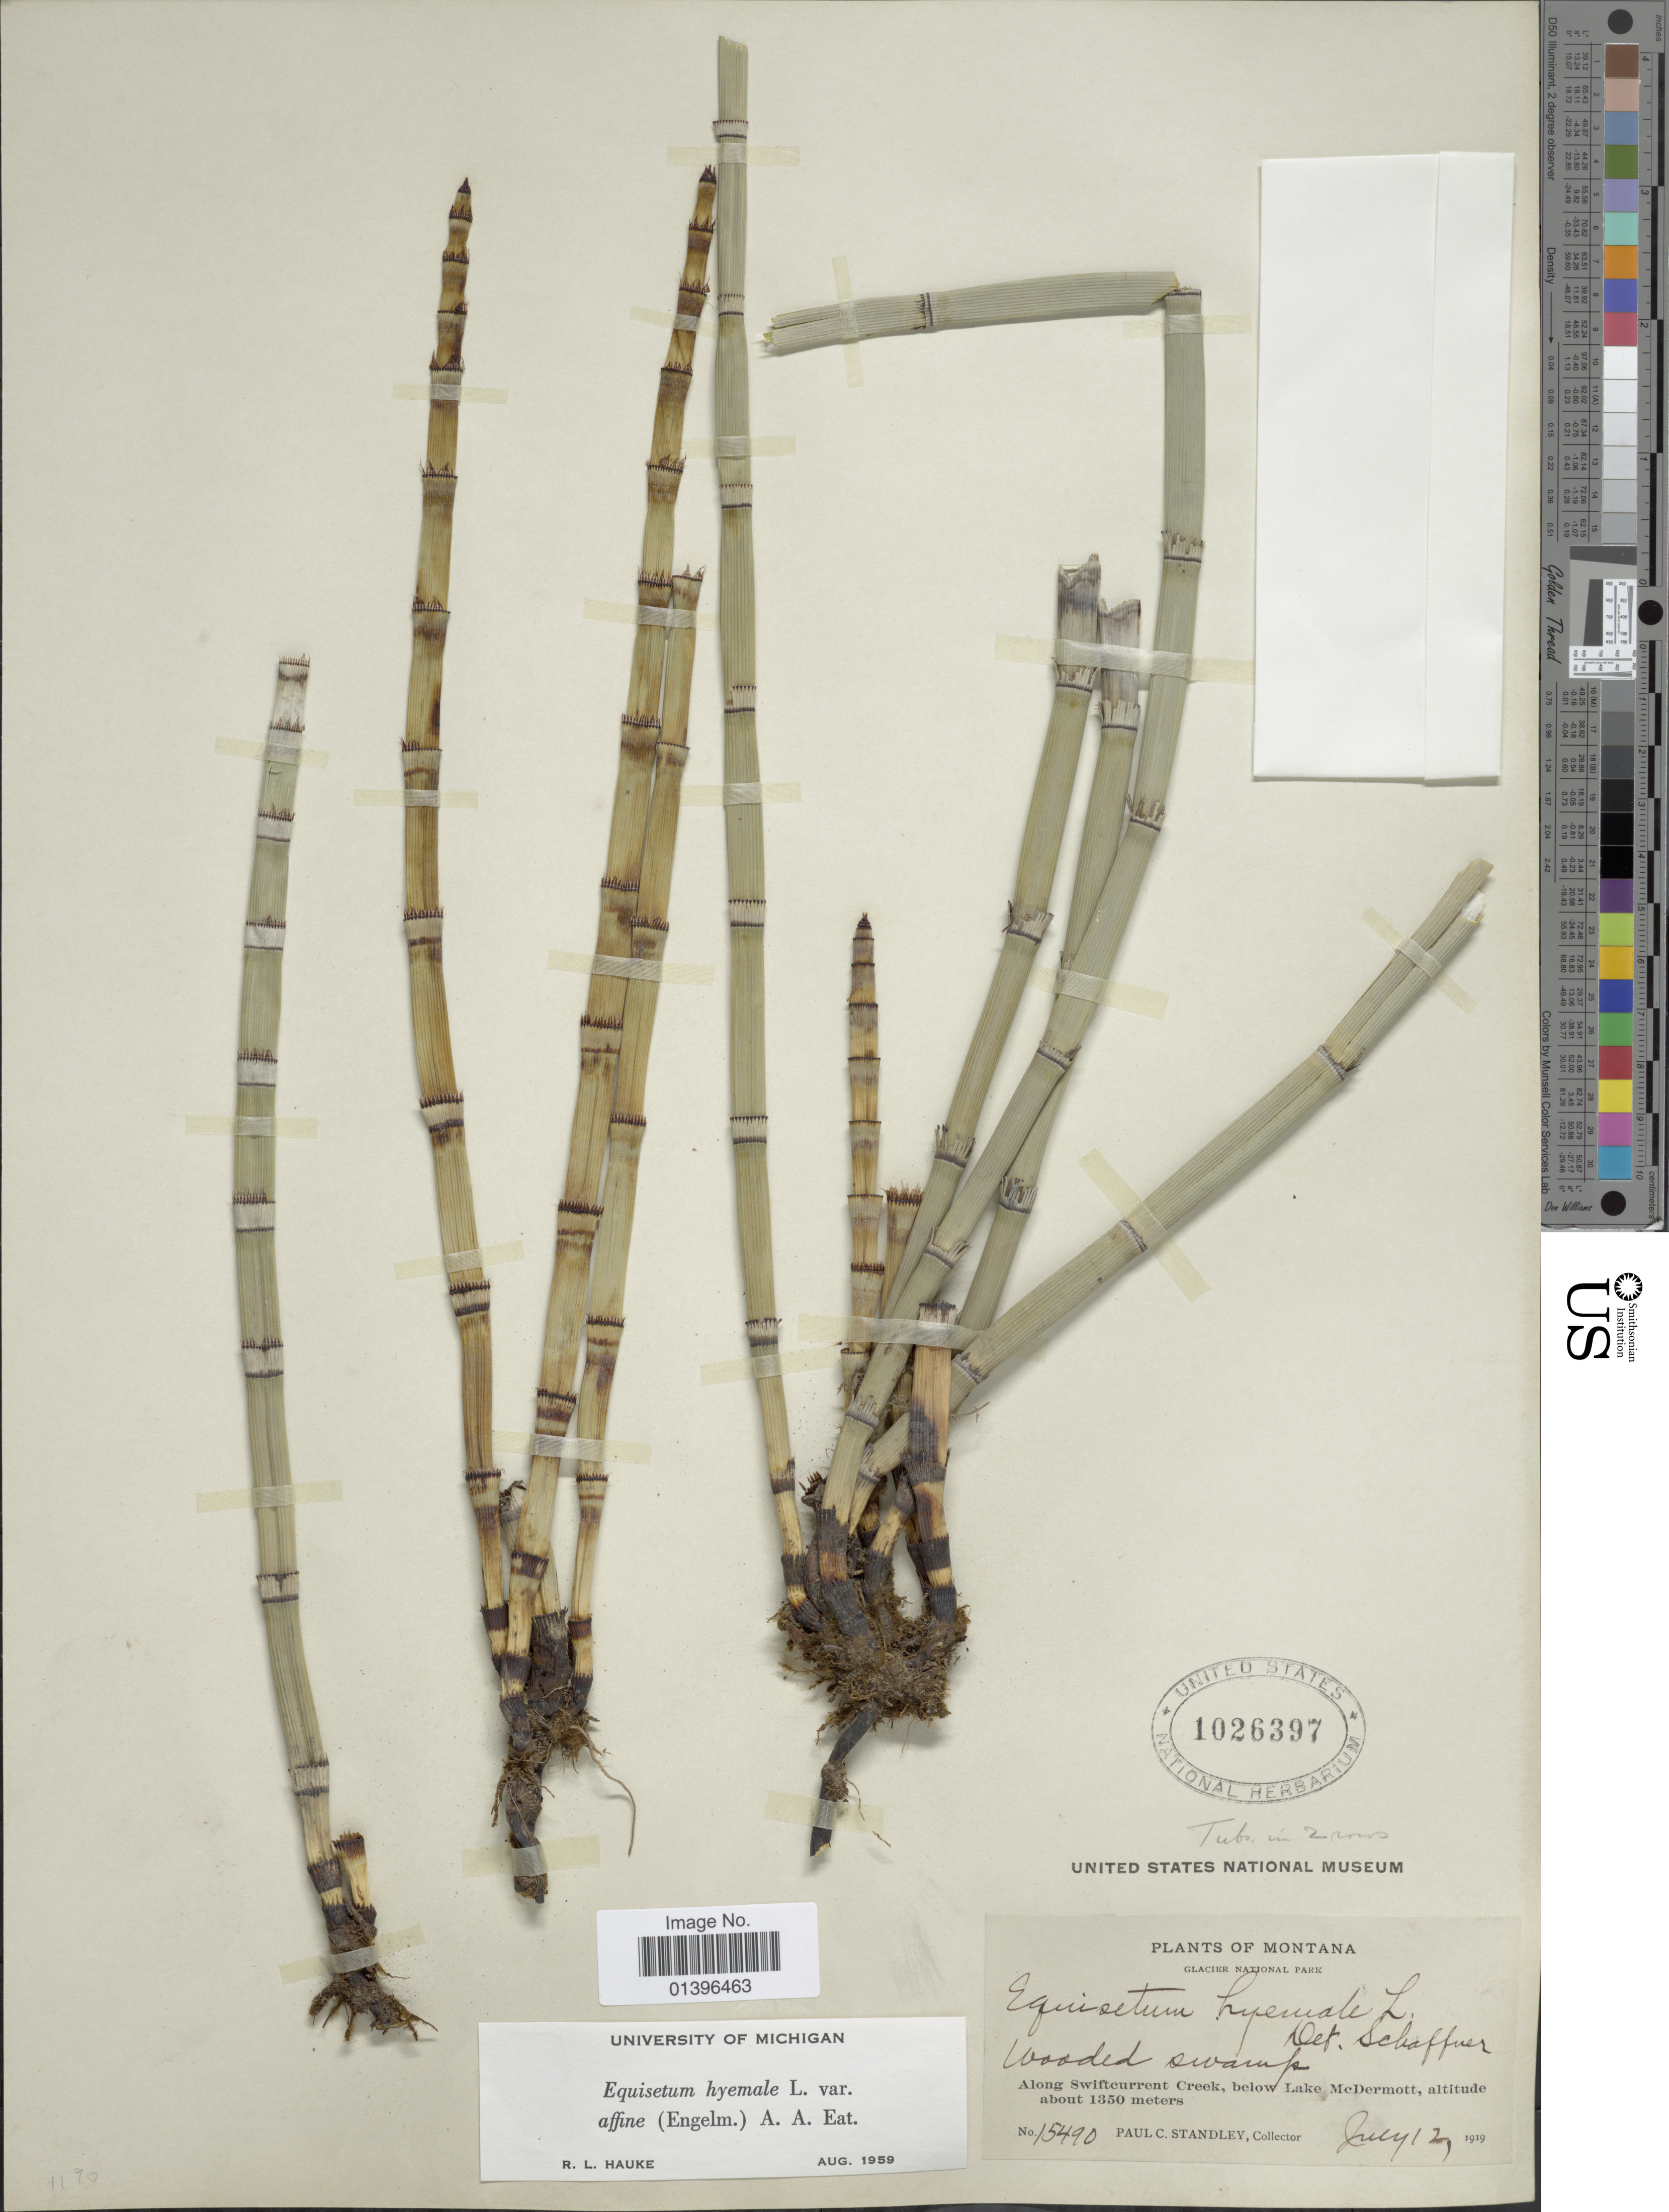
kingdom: Plantae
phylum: Tracheophyta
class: Polypodiopsida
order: Equisetales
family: Equisetaceae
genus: Equisetum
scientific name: Equisetum hyemale var. affine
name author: (Engelm.) A.A. Eaton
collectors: P. C. Standley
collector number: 15490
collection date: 1919-07-12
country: United States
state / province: Montana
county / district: Glacier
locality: Glacier National Park. Along Swiftcurrent Creek, below Lake McDermott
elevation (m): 1350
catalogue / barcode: US 1026397